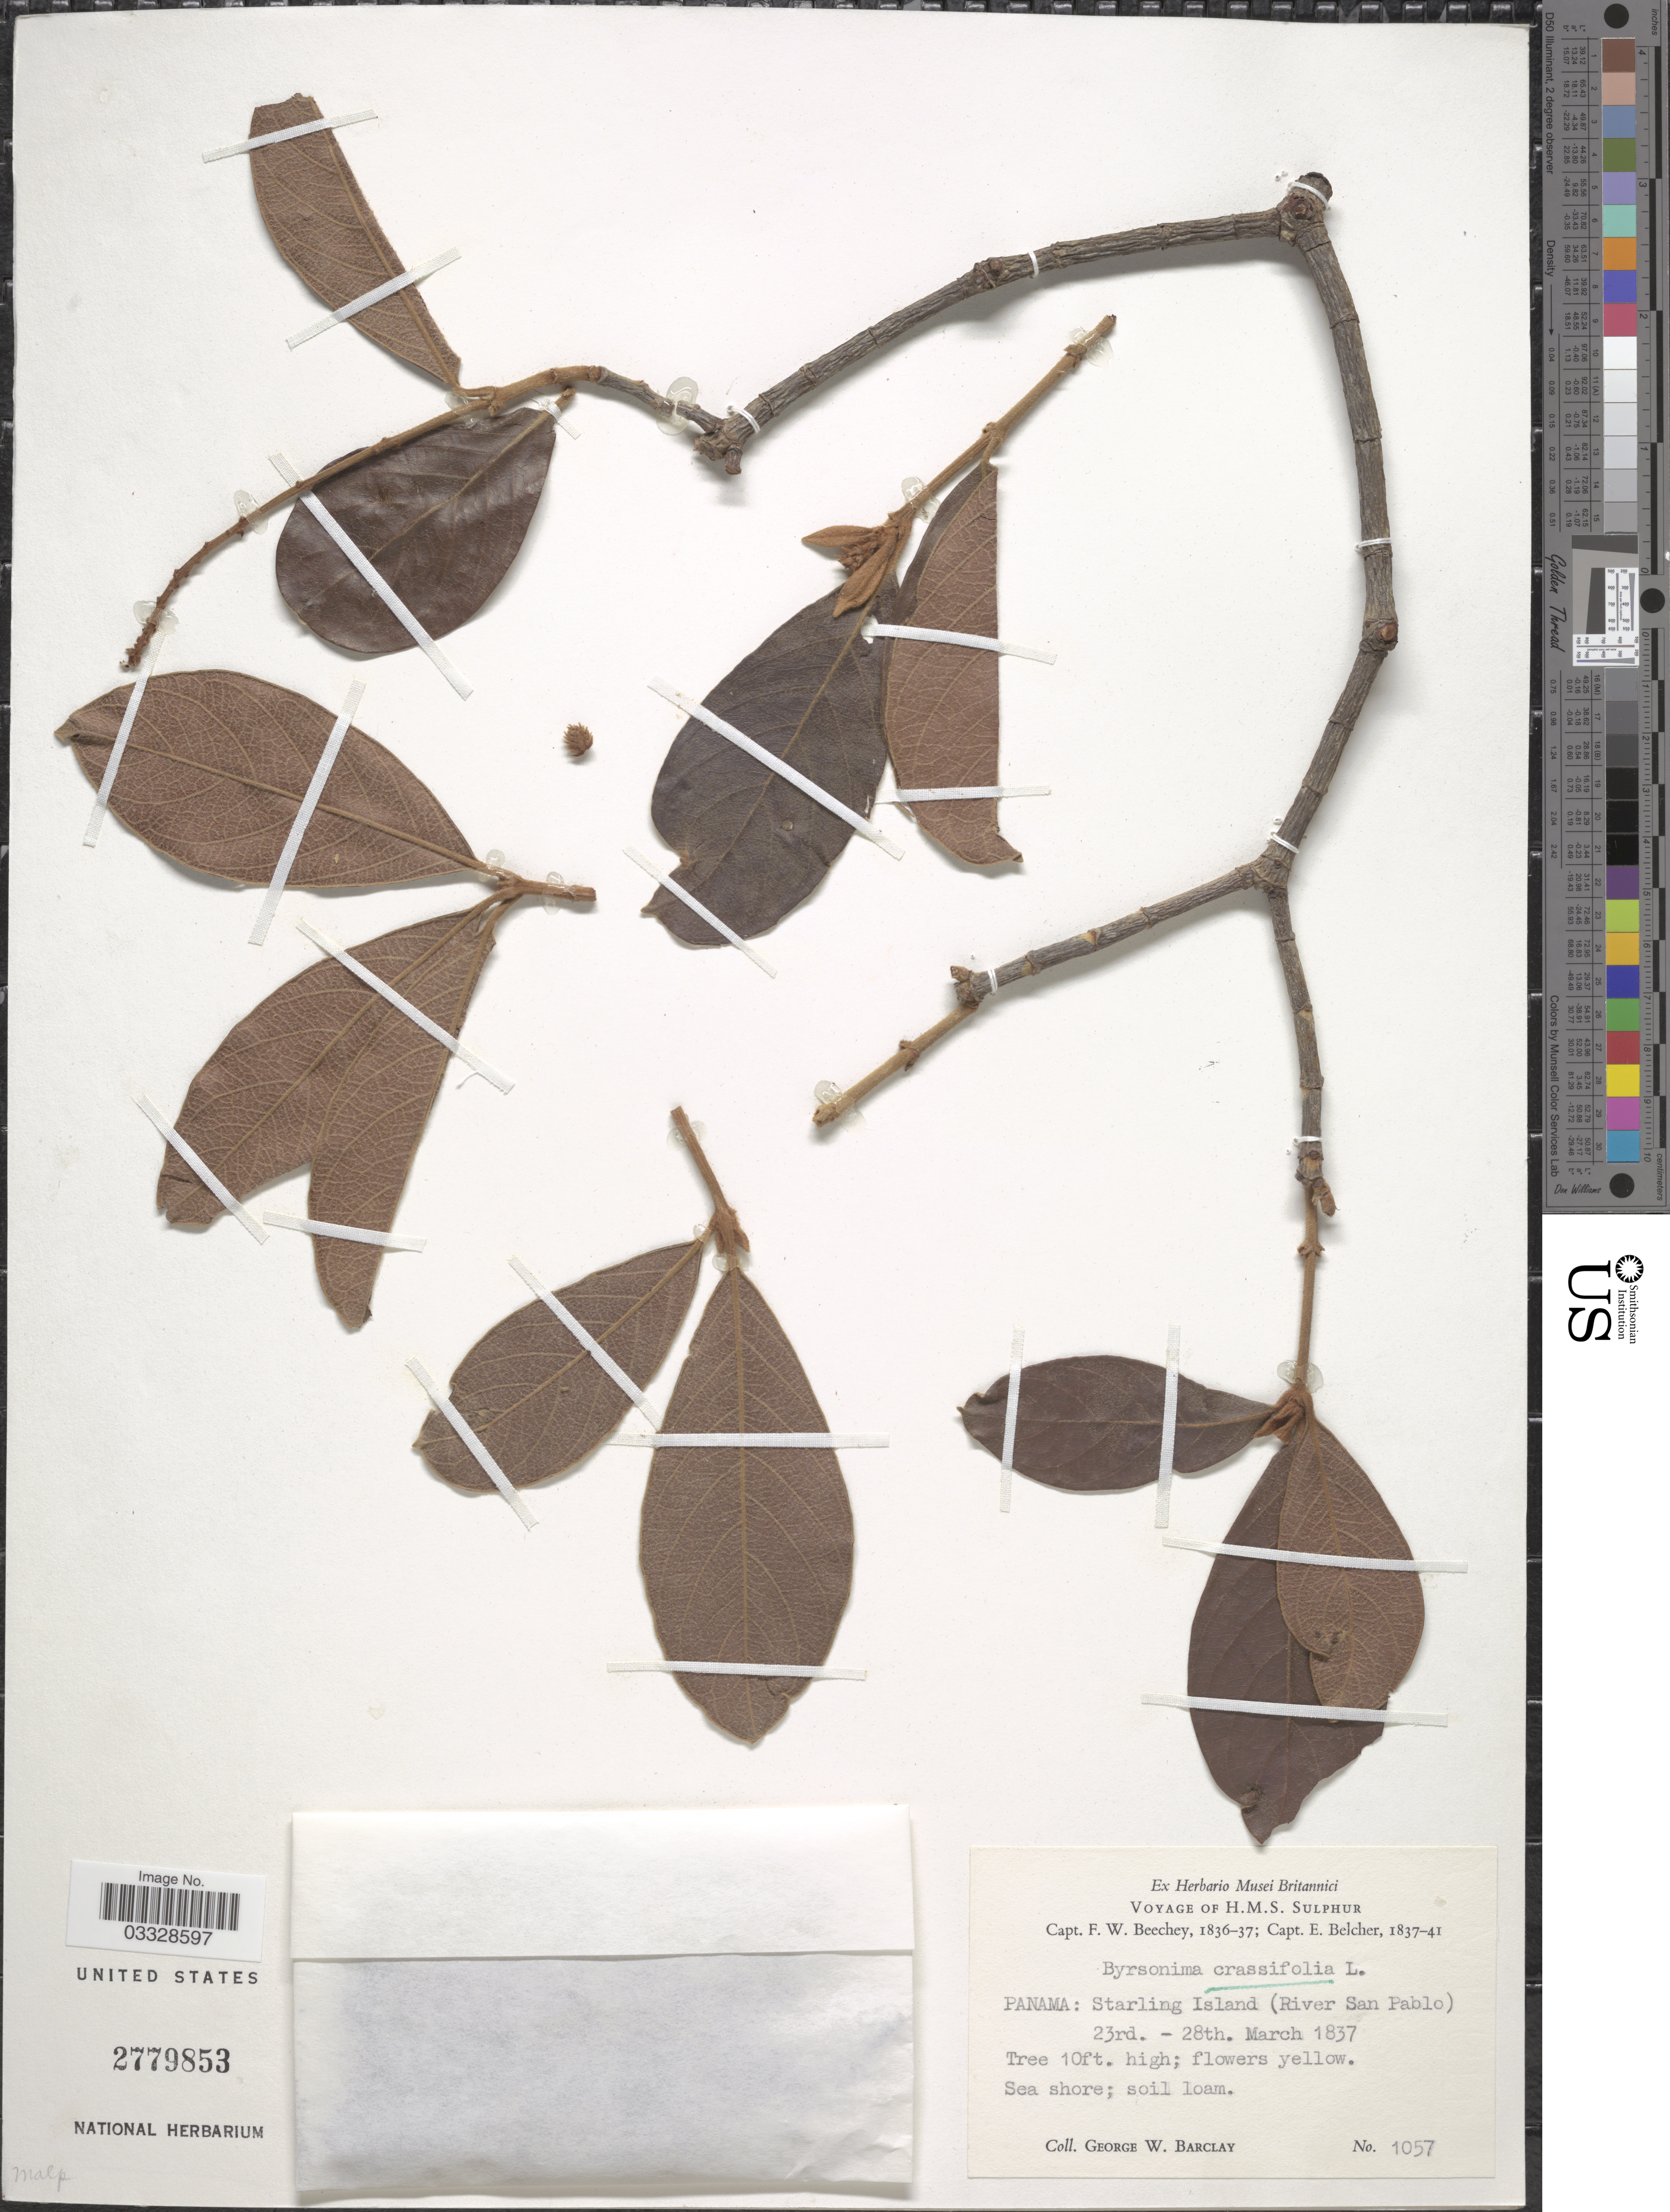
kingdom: Plantae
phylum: Tracheophyta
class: Magnoliopsida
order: Malpighiales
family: Malpighiaceae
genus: Byrsonima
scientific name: Byrsonima crassifolia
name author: (L.) Kunth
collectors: G. W. Barclay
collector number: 1057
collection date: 1837-03-23/1837-03-28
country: Panama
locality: Starling Island (River San Pablo).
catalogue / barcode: US 2779853